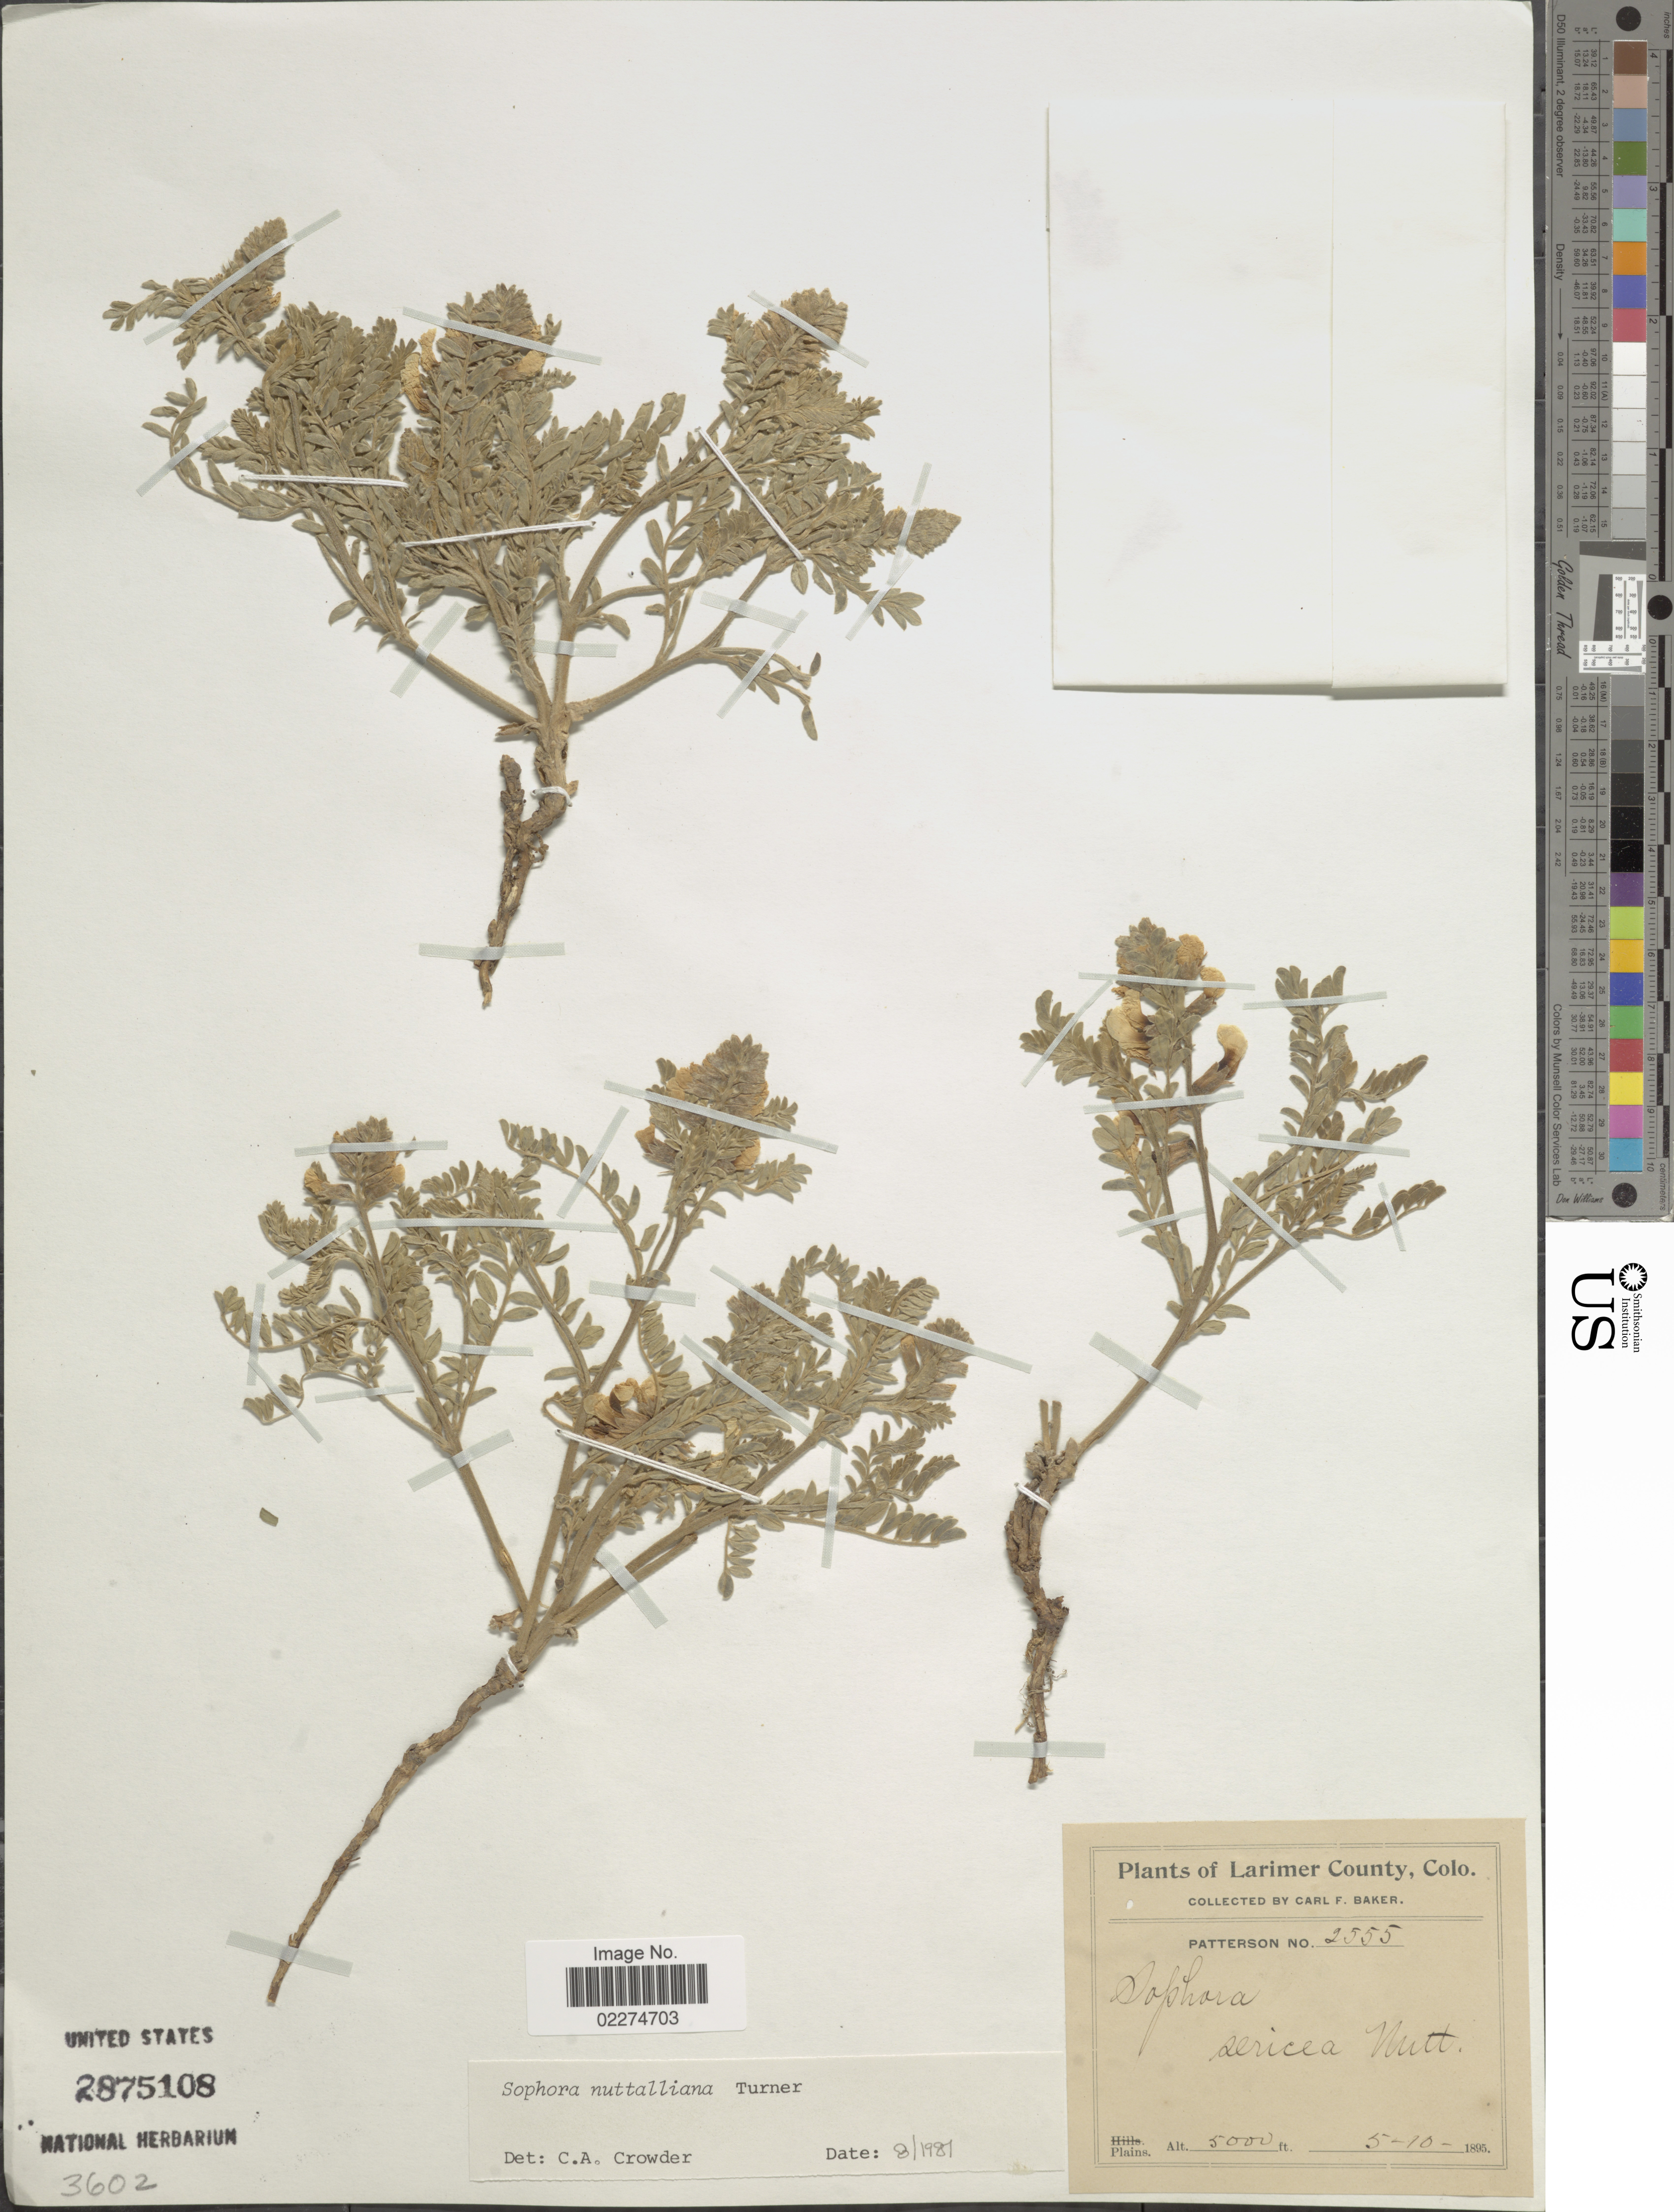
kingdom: Plantae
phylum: Tracheophyta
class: Magnoliopsida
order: Fabales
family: Fabaceae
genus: Sophora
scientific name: Sophora nuttalliana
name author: B.L. Turner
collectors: C. F. Baker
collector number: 2555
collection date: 1895-05-10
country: United States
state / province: Colorado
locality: Larimer County, Colo., Patterson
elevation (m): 1524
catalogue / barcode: US 2875108